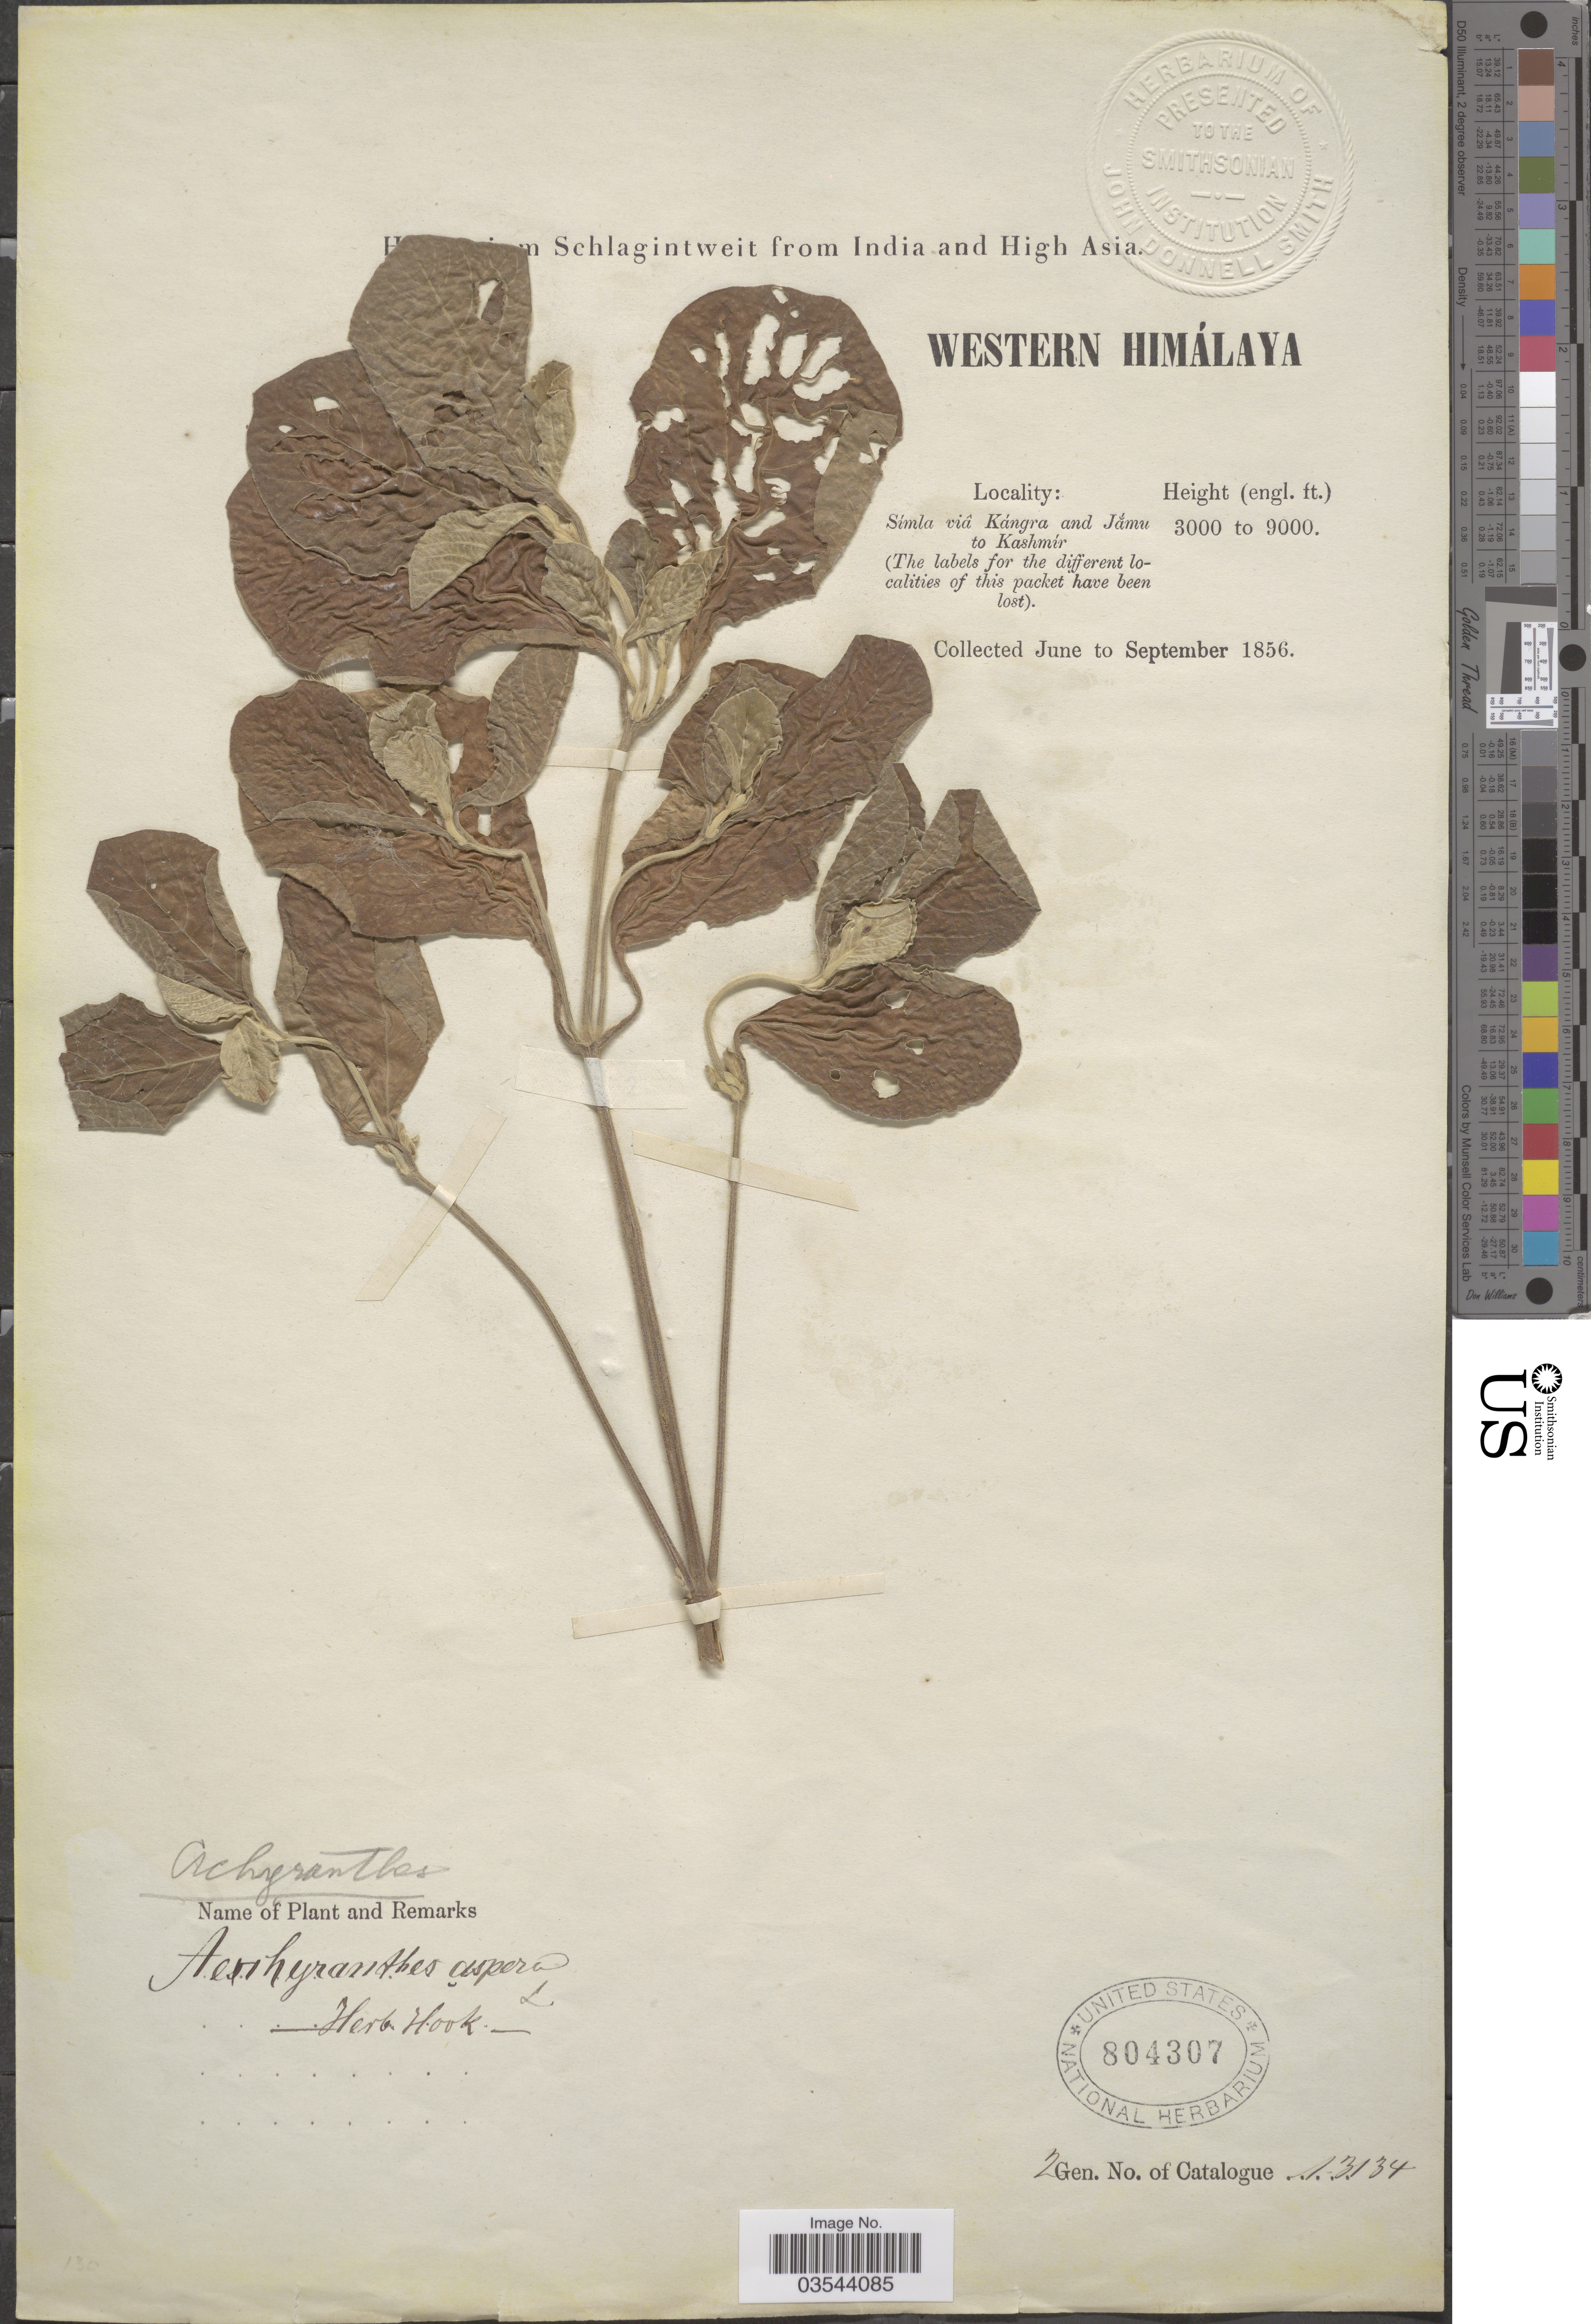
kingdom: Plantae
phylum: Tracheophyta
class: Magnoliopsida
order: Caryophyllales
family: Amaranthaceae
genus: Achyranthes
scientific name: Achyranthes aspera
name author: L.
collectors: ex herb. Schlagintweit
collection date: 1856-06/1856-09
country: India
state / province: Jammu and Kashmir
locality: Western Himálaya. Símla viâ Kángra and Jamu to Kashmír.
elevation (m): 914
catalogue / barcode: US 804307